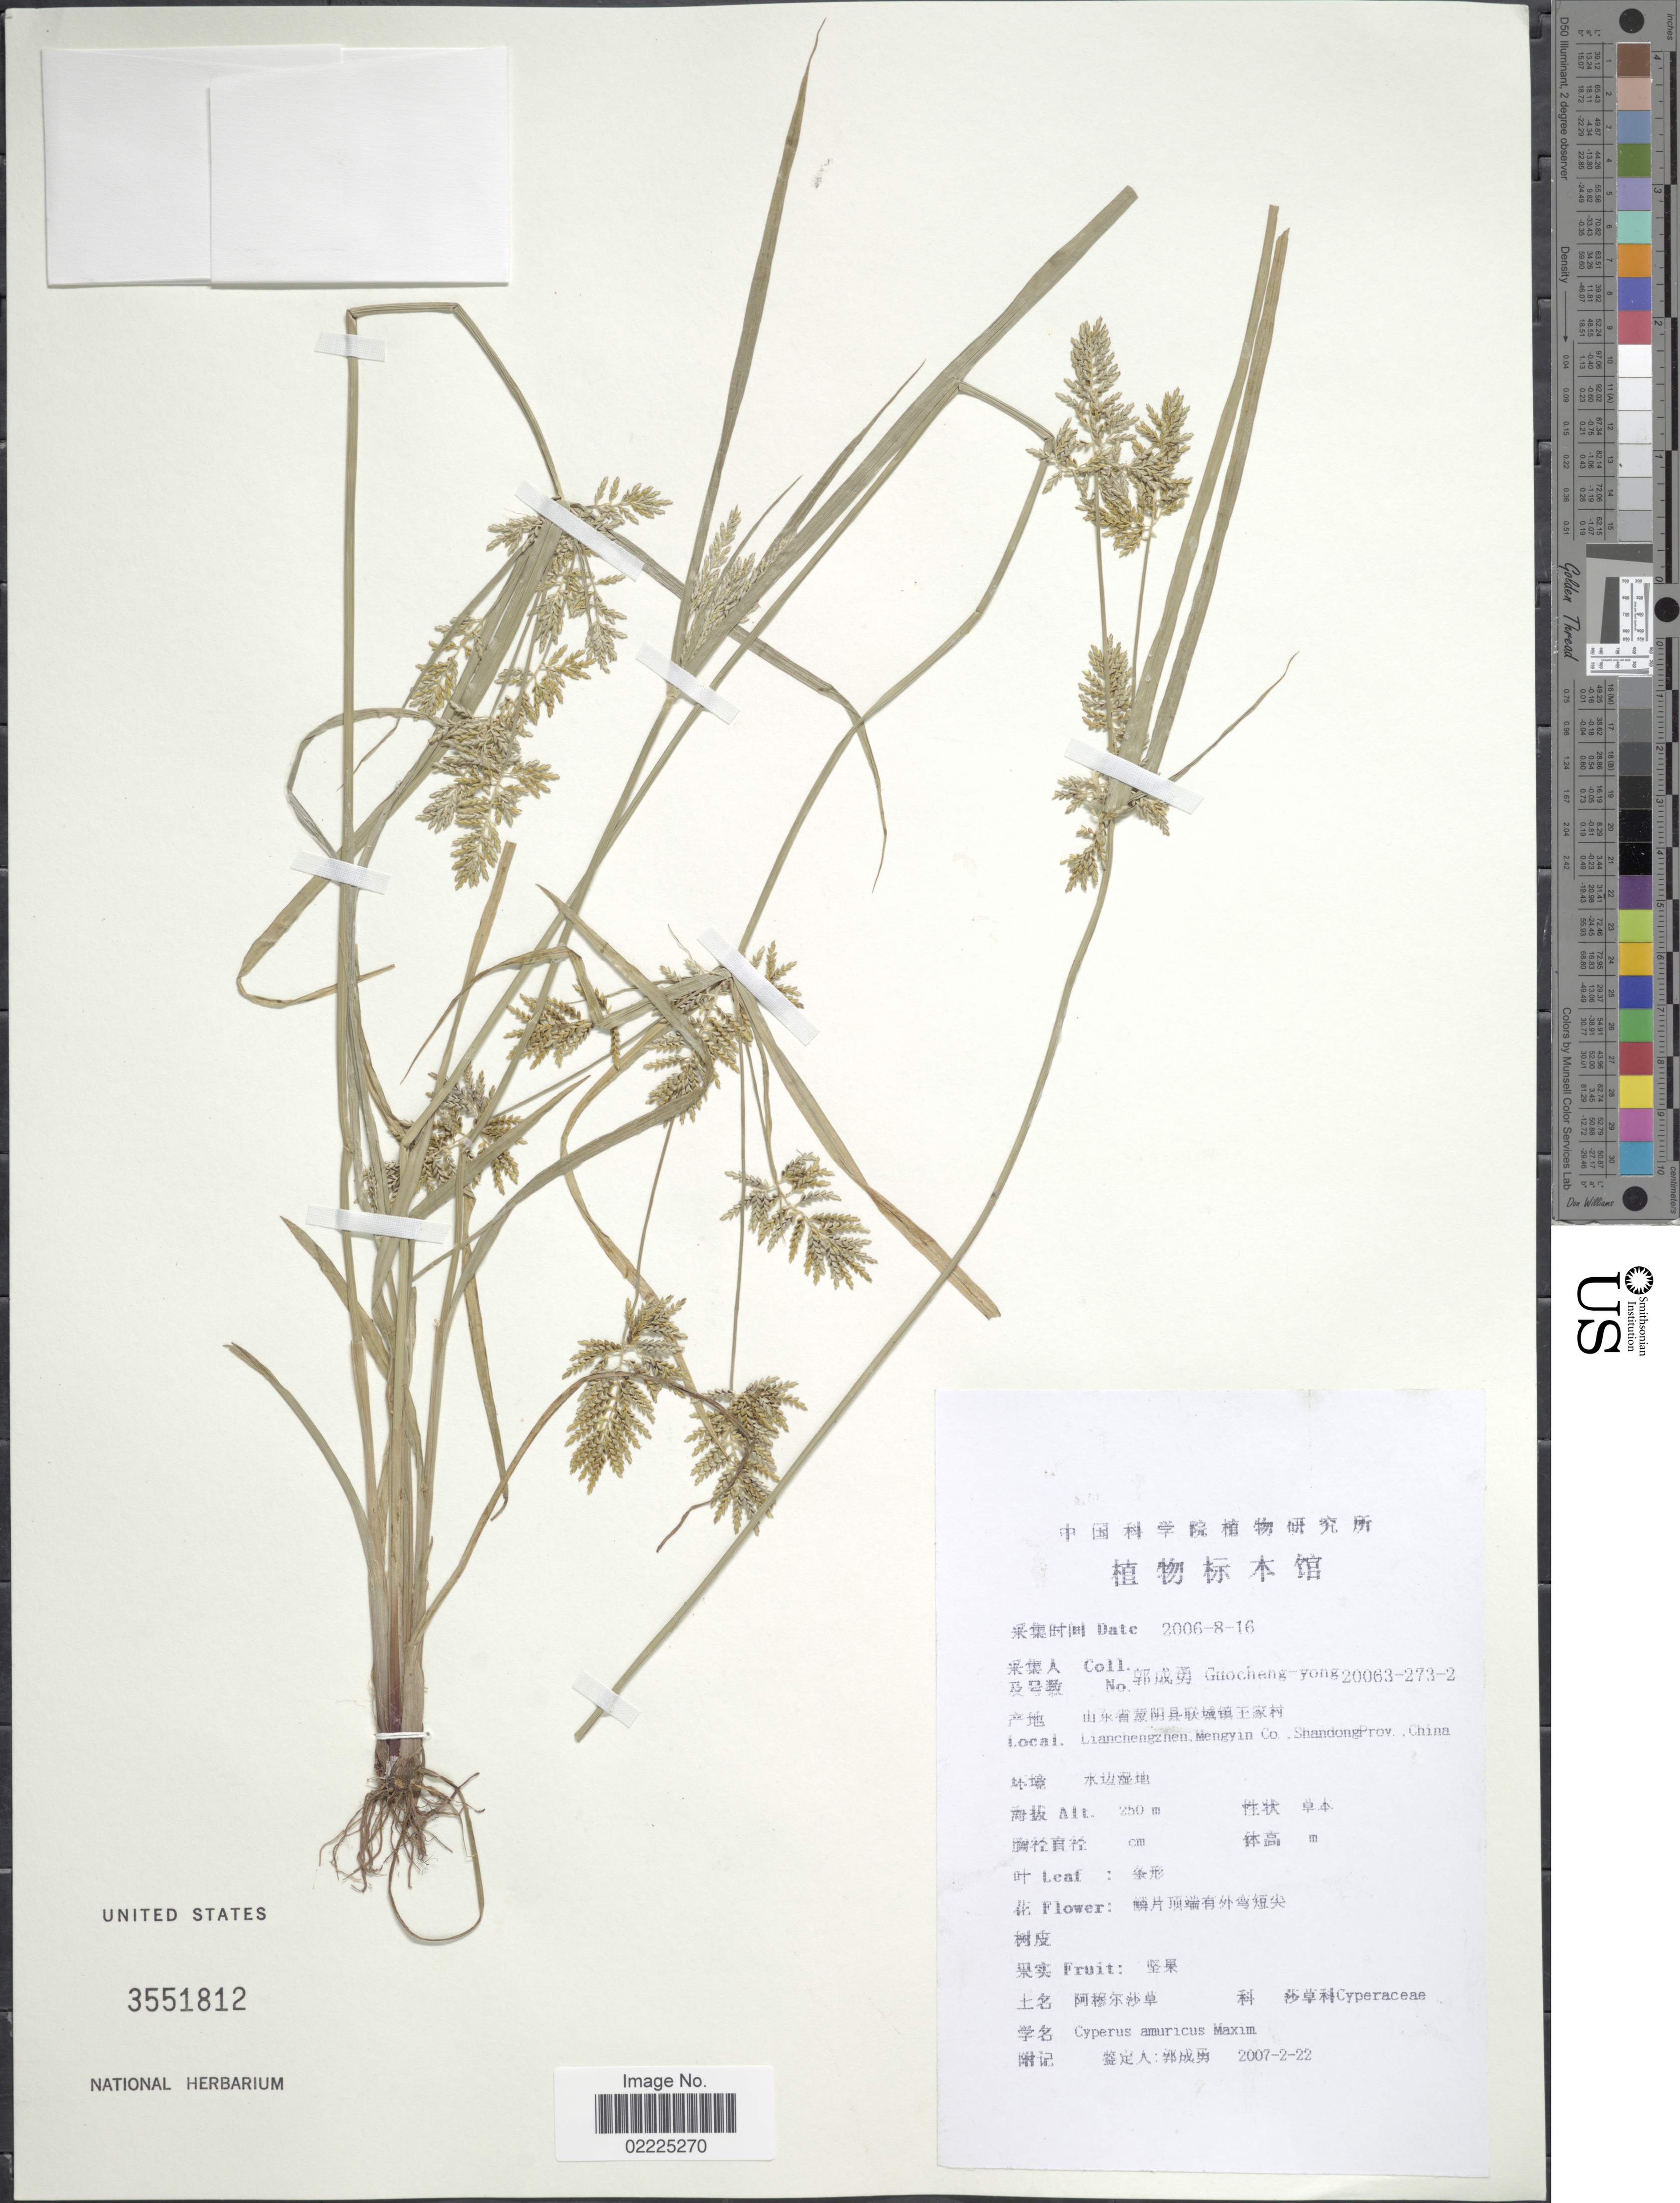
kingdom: Plantae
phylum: Tracheophyta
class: Liliopsida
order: Poales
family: Cyperaceae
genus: Cyperus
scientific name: Cyperus amuricus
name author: Maxim.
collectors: Guo cheng-yong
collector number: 200632732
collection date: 2006-08-16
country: China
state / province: Shandong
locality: Lianchengzhen, Mengyin Co.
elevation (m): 250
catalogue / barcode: US 3551812